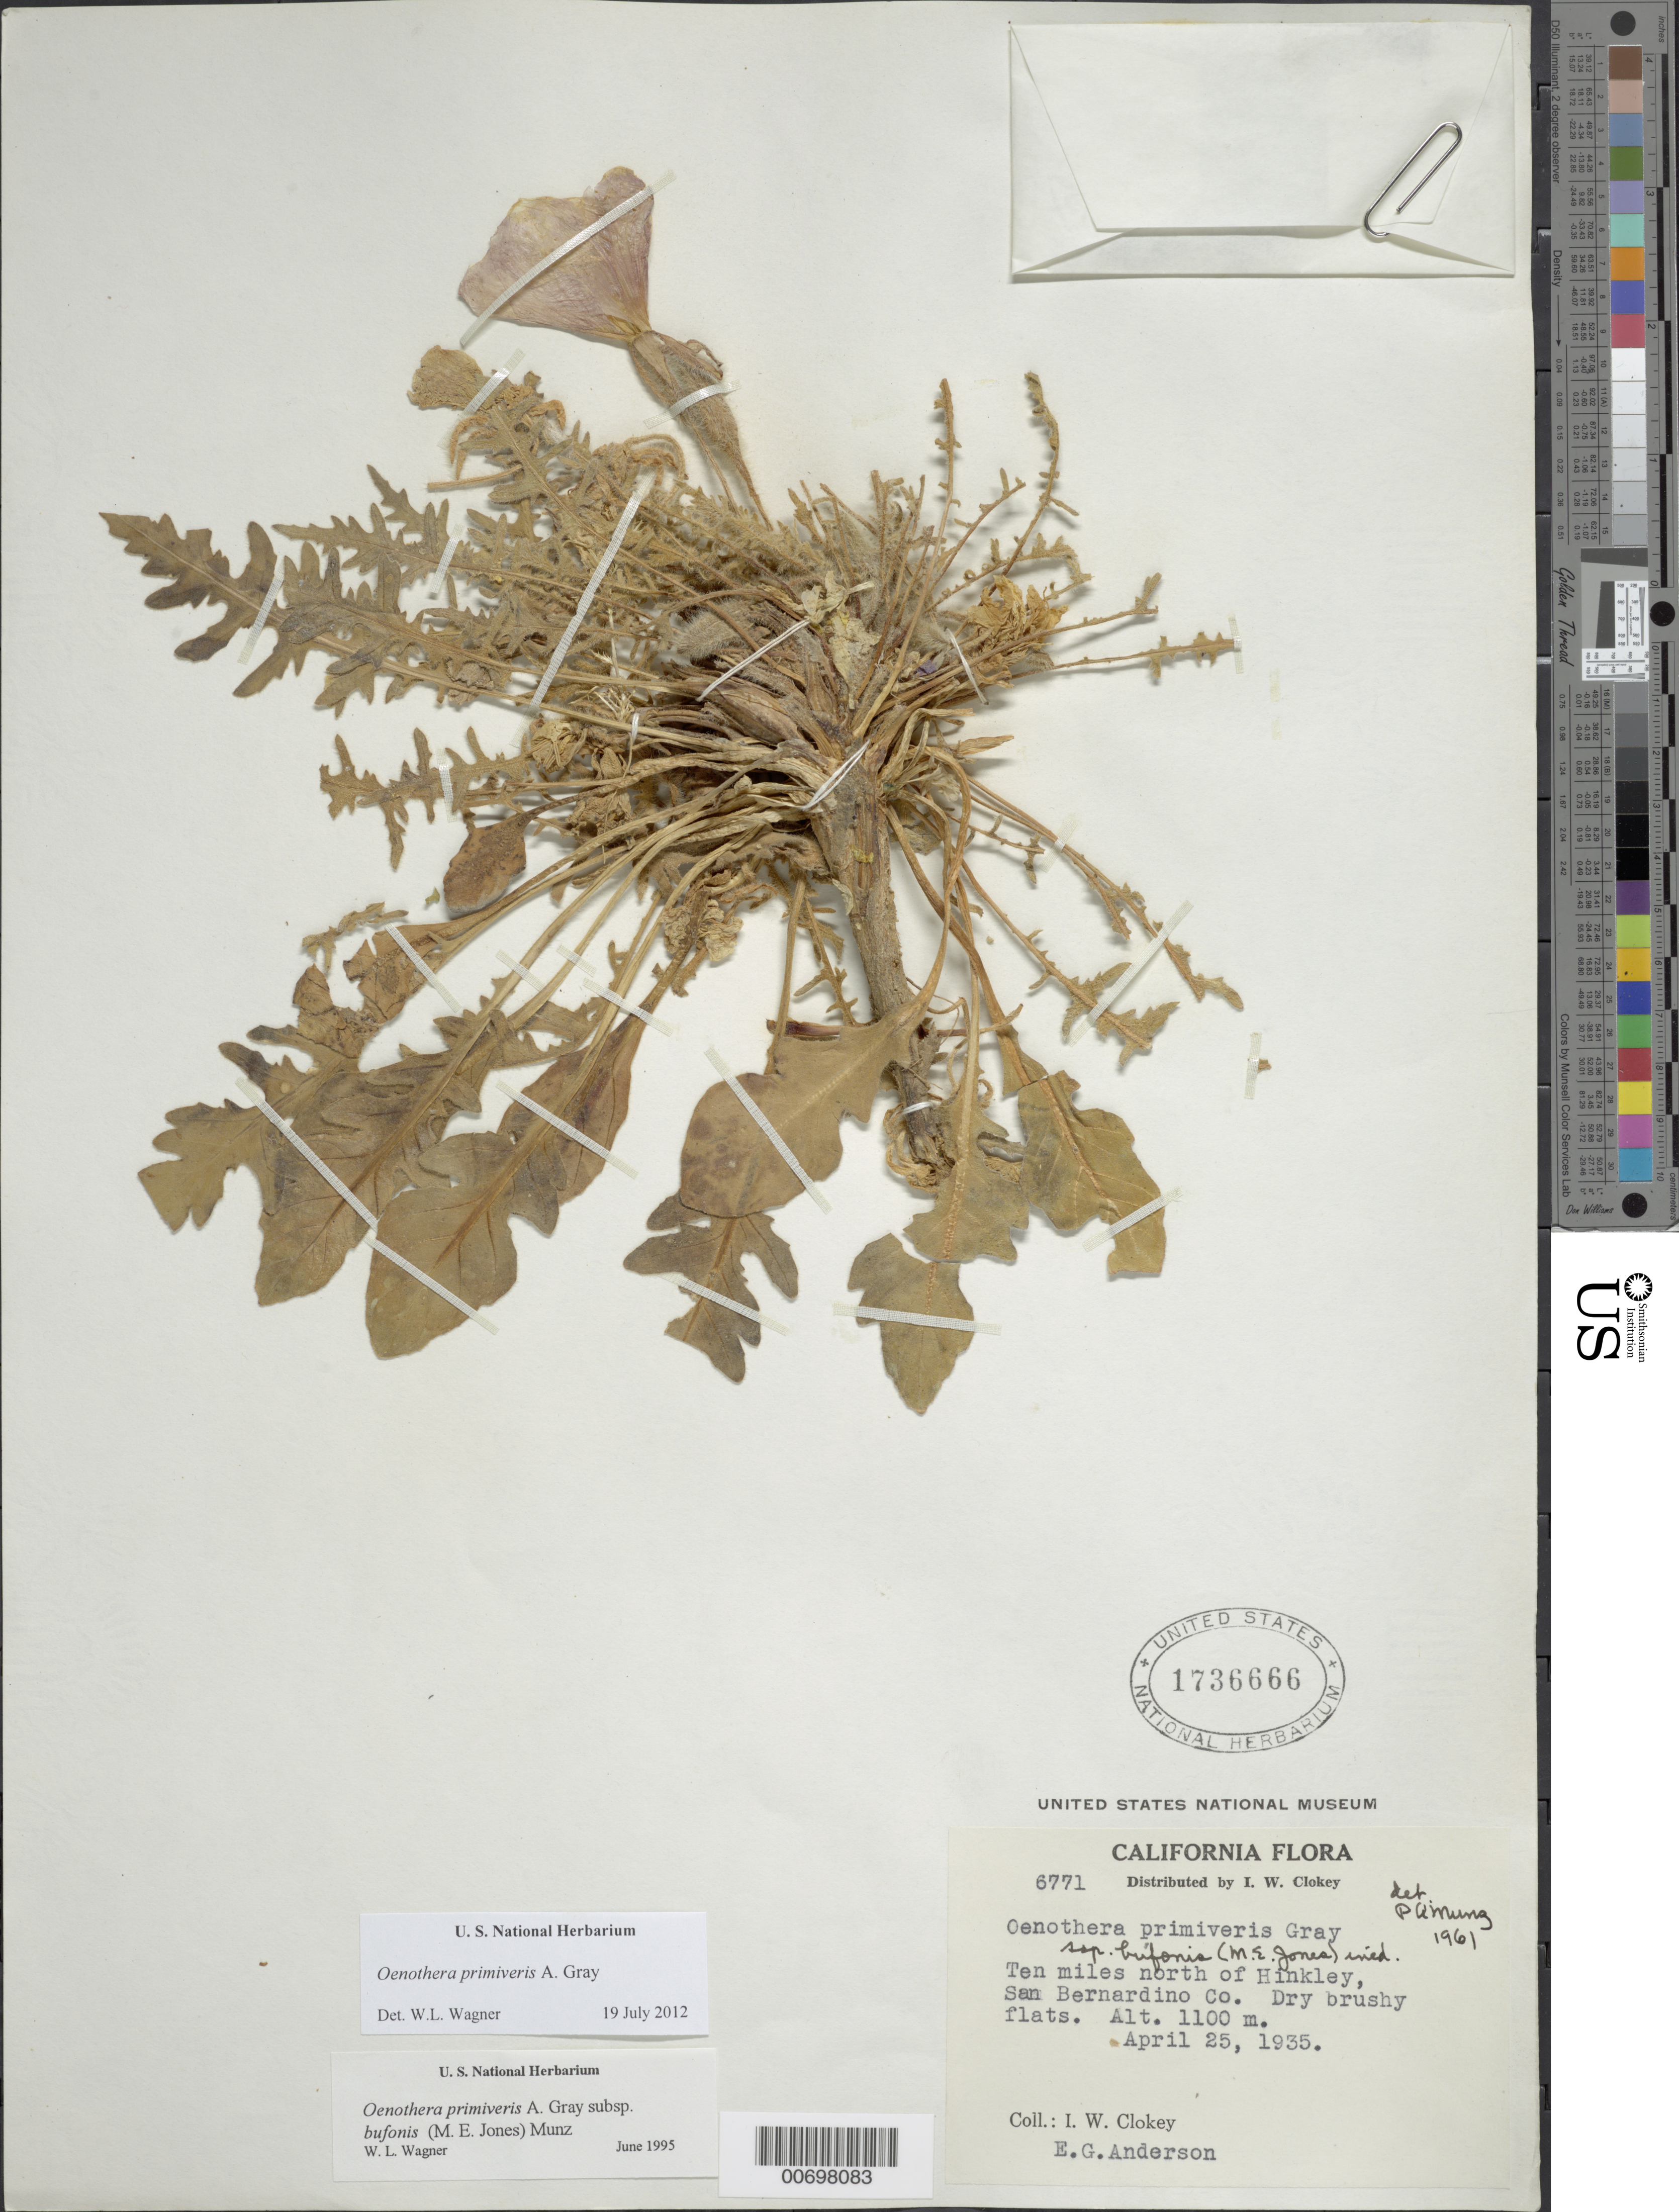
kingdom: Plantae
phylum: Tracheophyta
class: Magnoliopsida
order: Myrtales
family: Onagraceae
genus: Oenothera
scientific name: Oenothera primiveris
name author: A. Gray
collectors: I. W. Clokey & E. G. Anderson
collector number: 6771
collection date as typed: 25 Apr 1935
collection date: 1935-04-25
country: United States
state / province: California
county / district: San Bernardino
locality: Ten miles north of Hinkley. Dry brushy flats.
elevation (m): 1100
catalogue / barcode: US 1736666